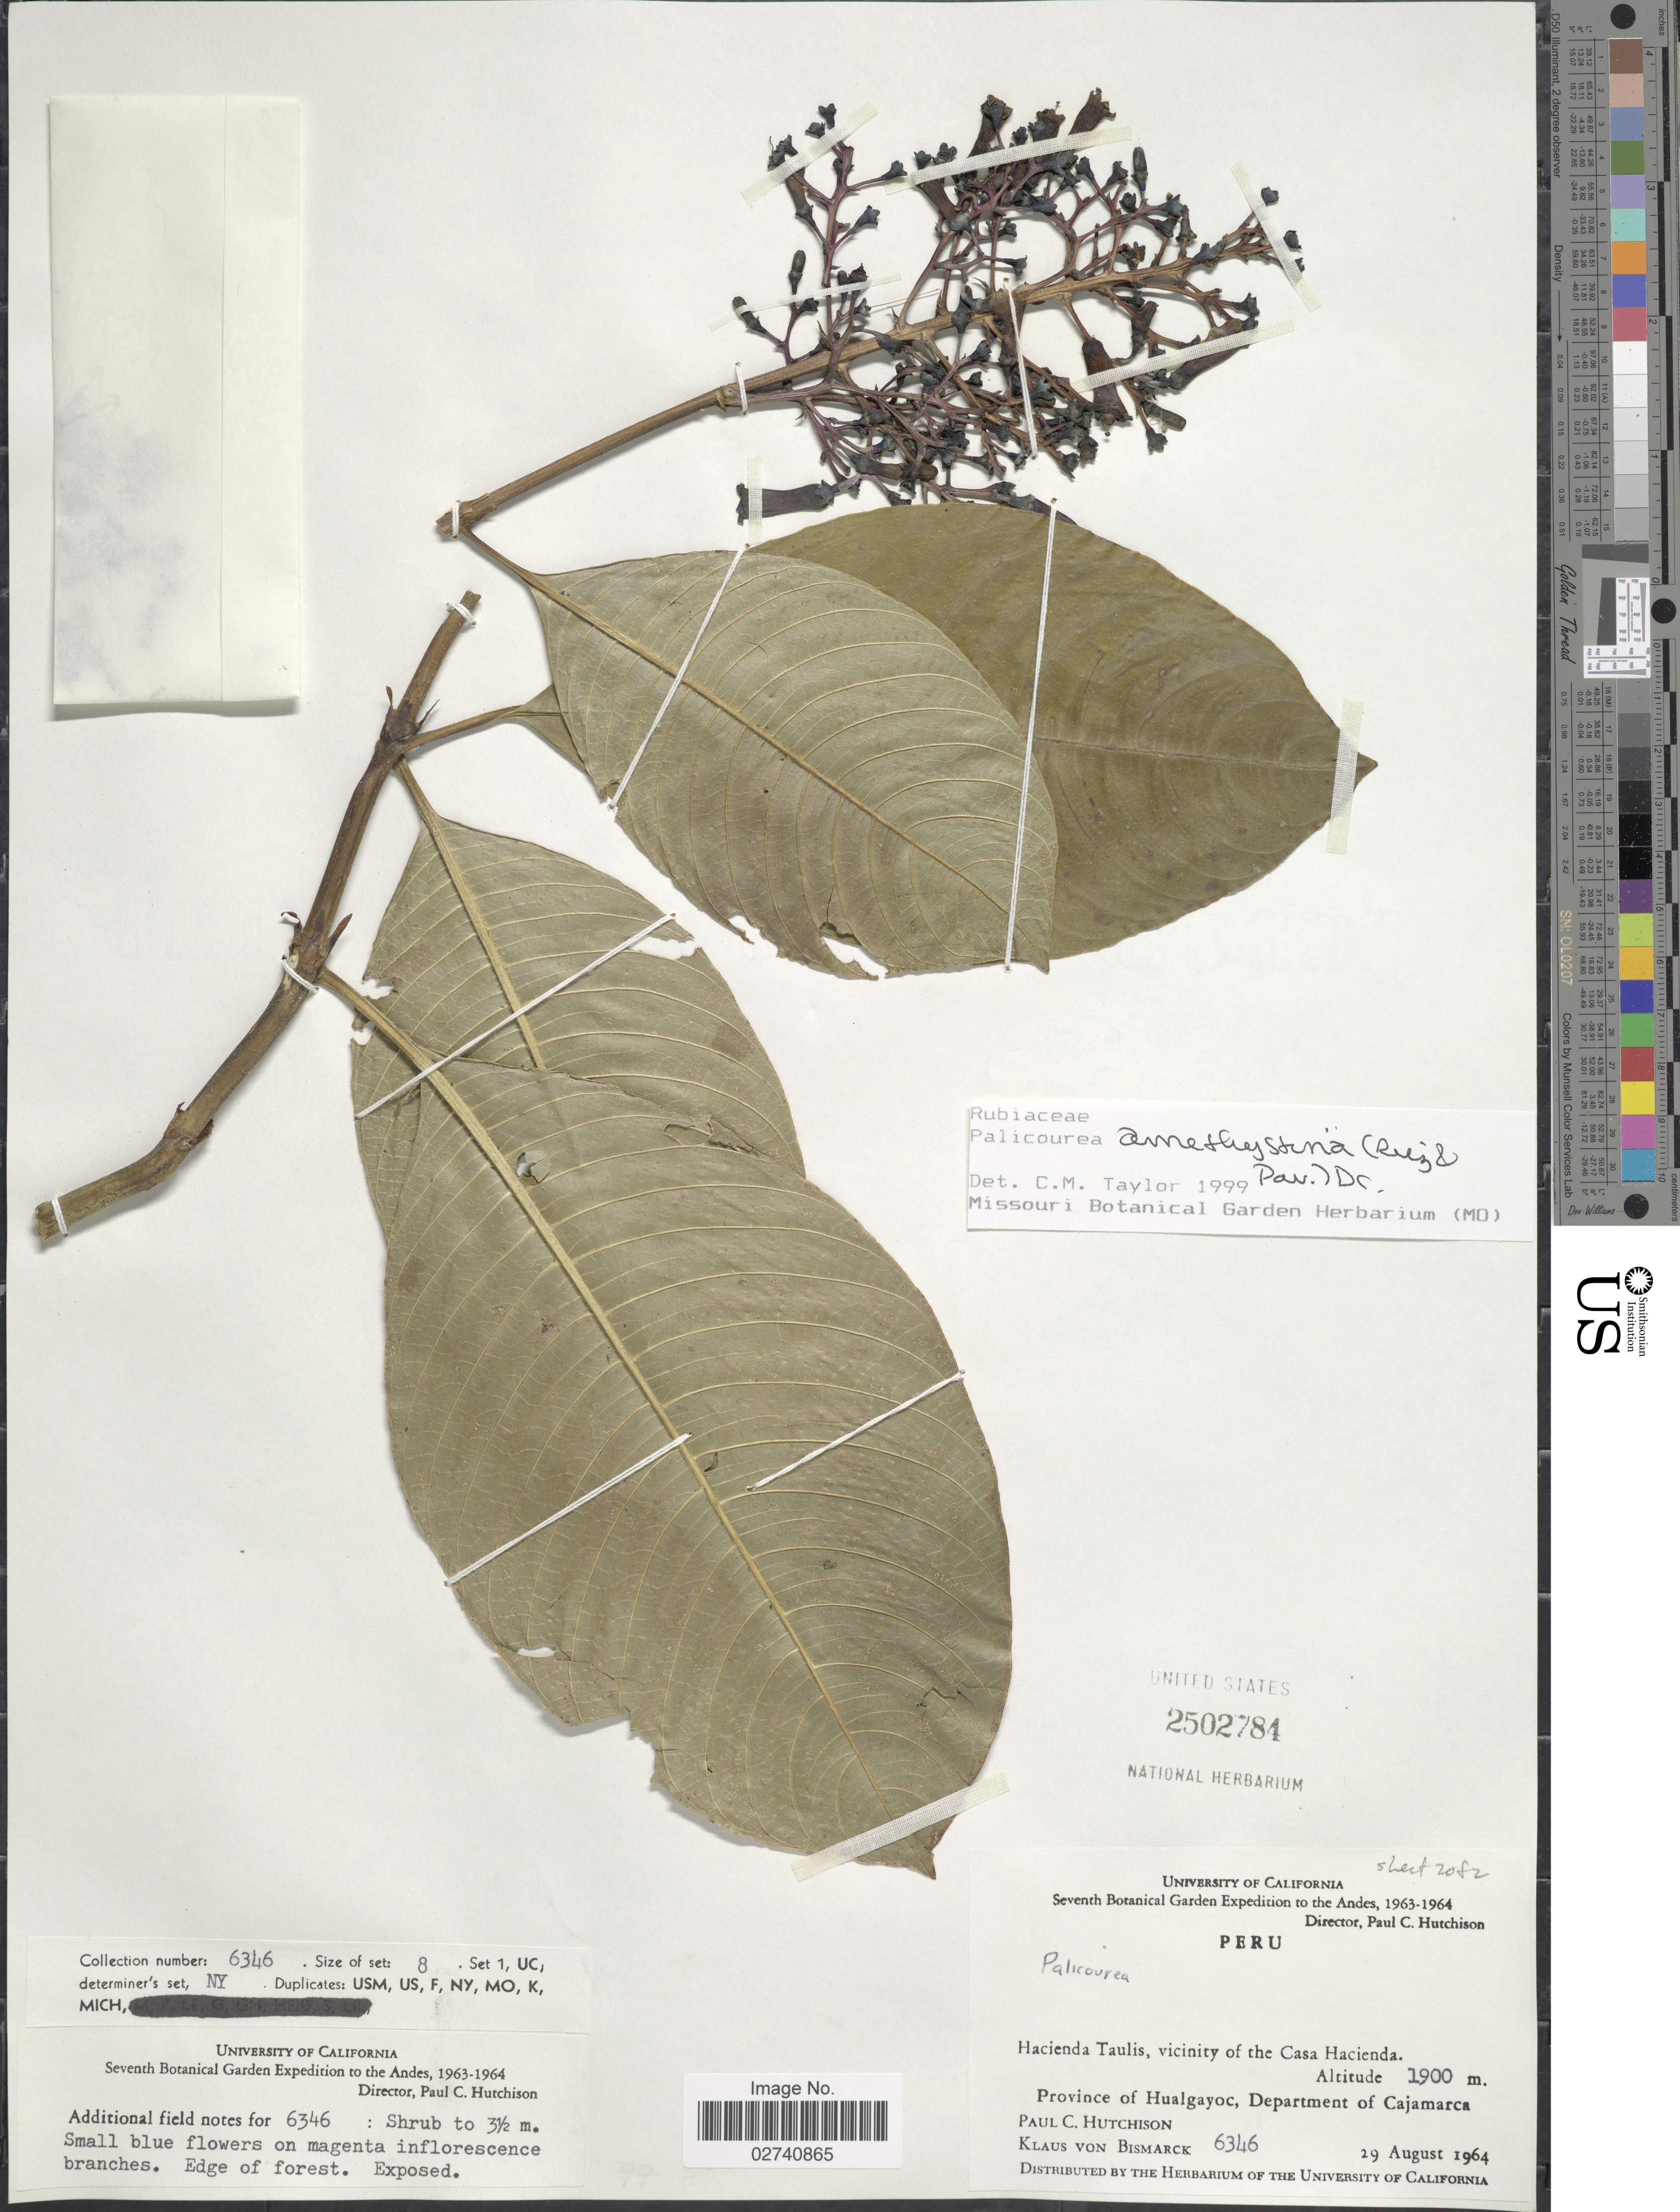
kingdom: Plantae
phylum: Tracheophyta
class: Magnoliopsida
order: Gentianales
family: Rubiaceae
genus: Palicourea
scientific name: Palicourea amethystina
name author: (Ruiz & Pav.) DC.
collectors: P. C. Hutchison & K. von Bismarck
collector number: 6346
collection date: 1964-08-29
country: Peru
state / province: Cajamarca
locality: Hacienda Taulis, vicinity of the Casa Hacienda. Province of Hualgayoc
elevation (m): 1900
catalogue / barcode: US 2502784